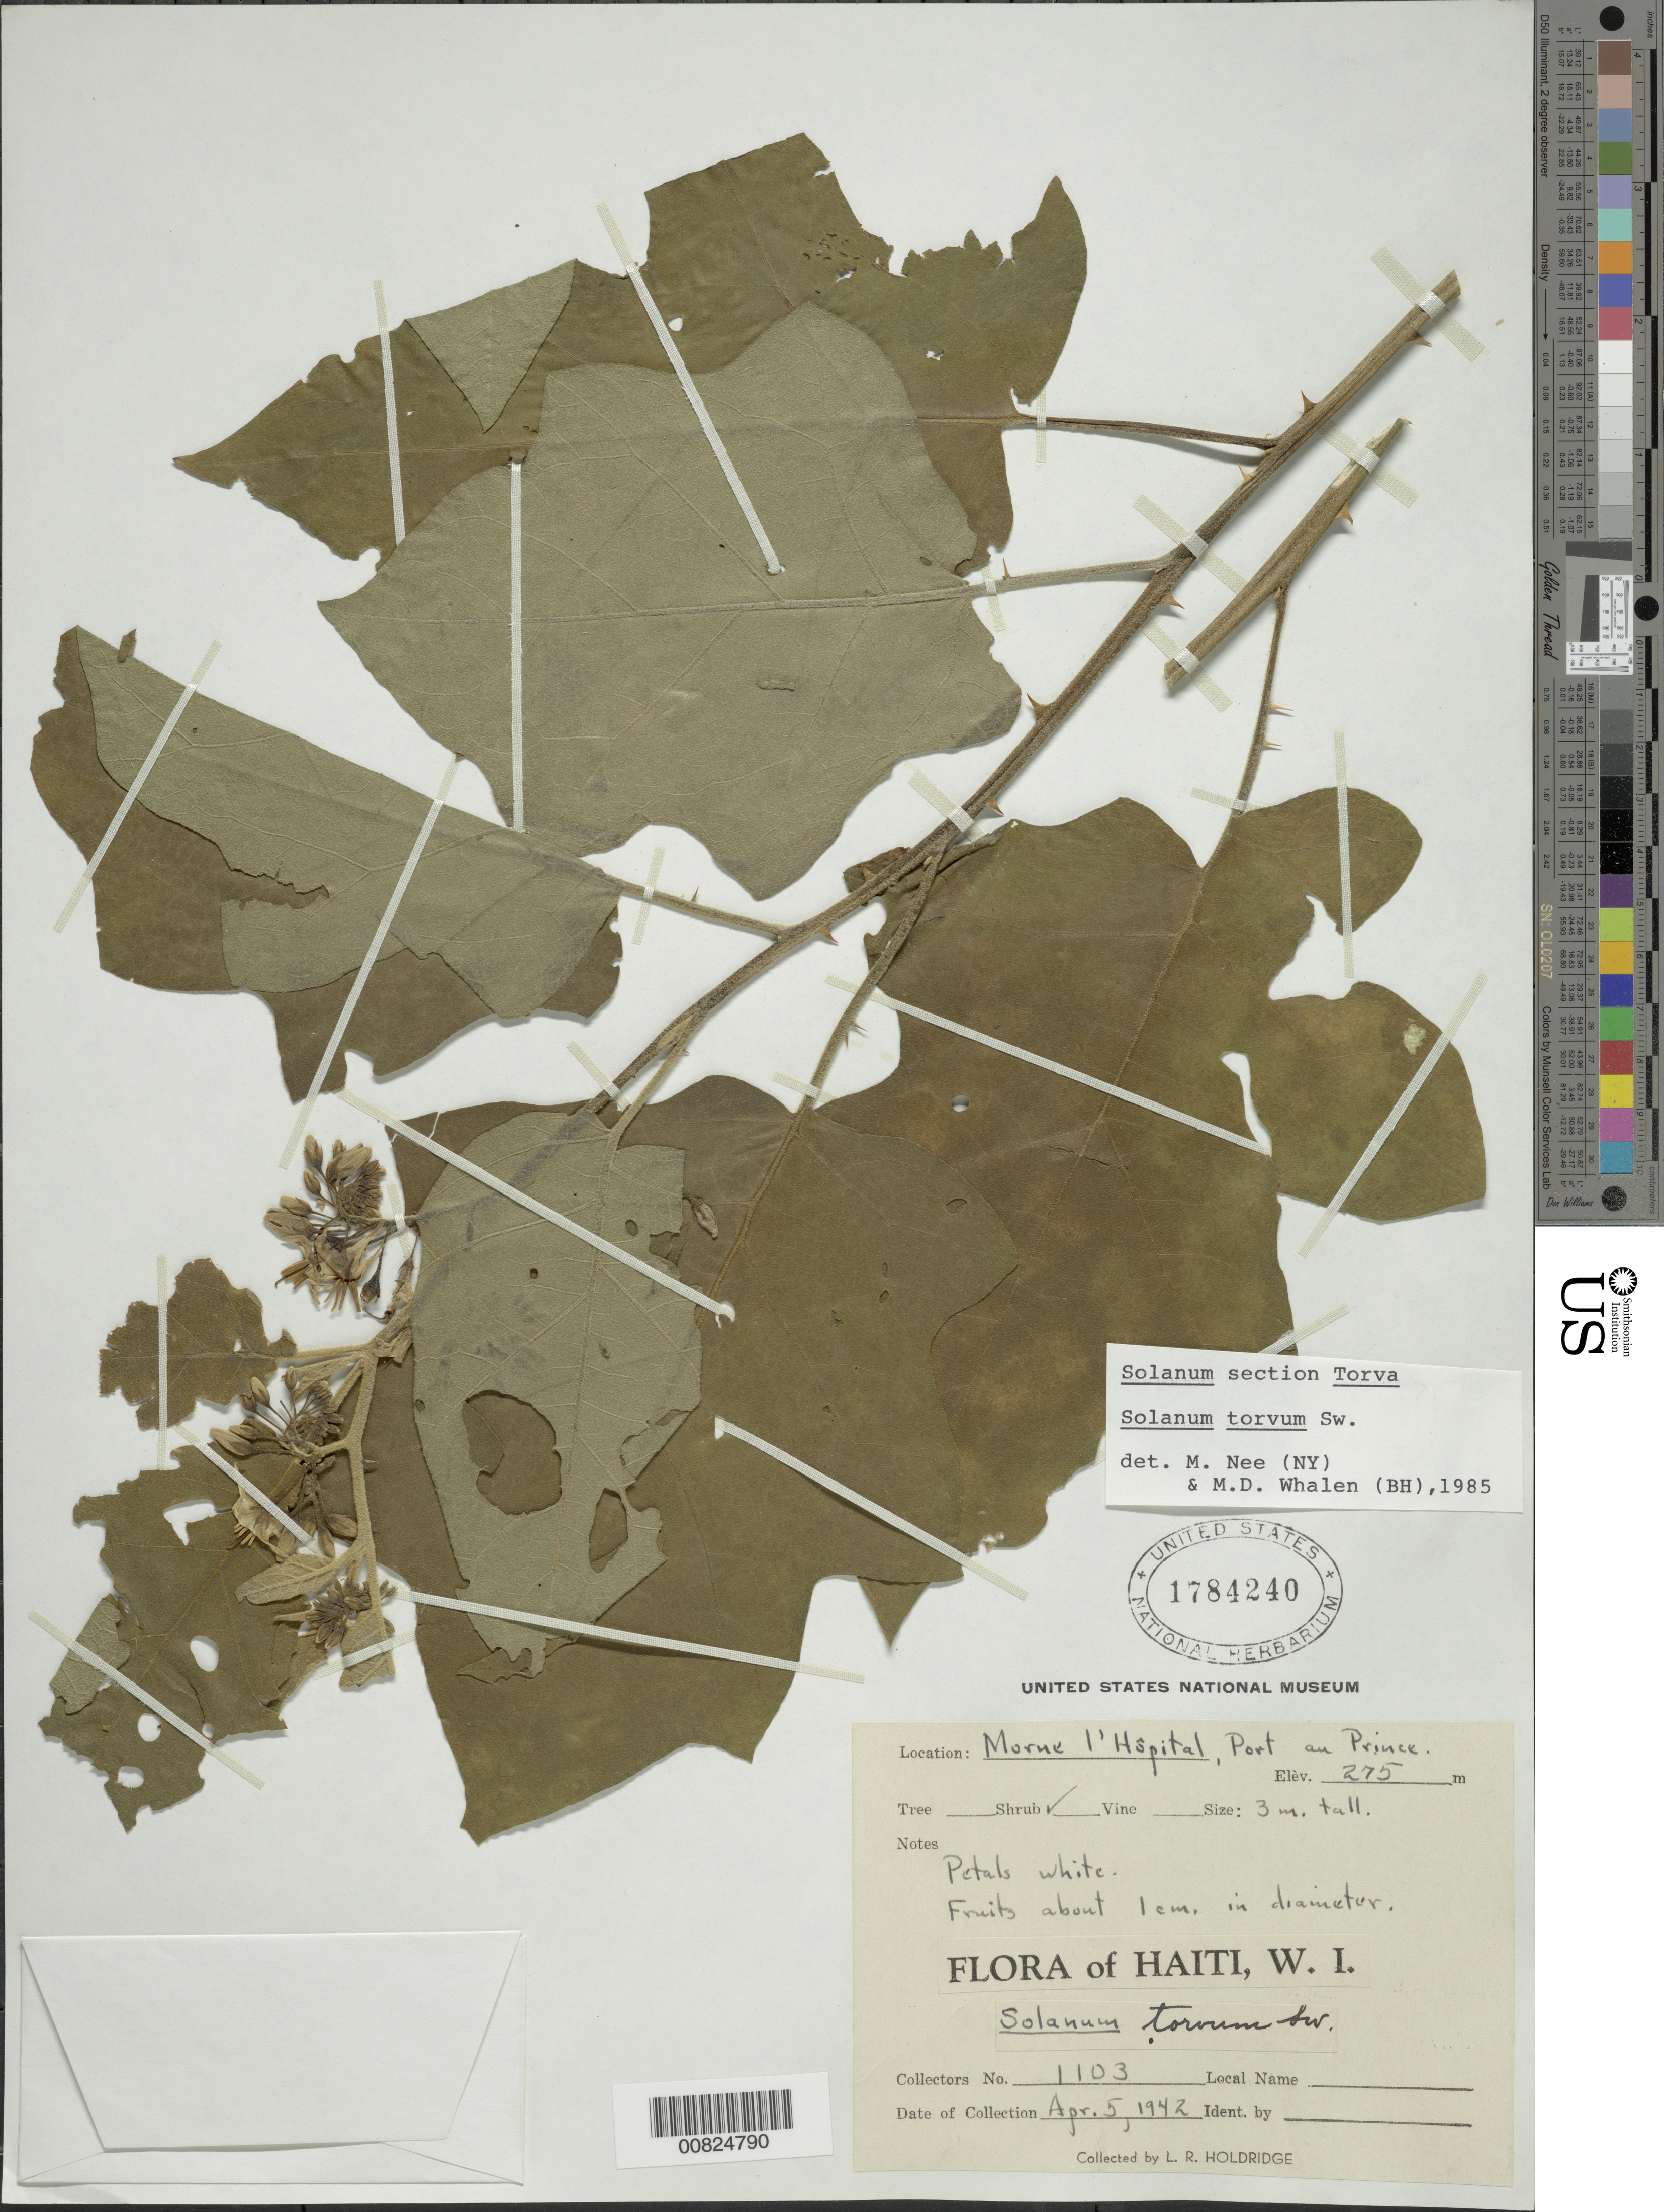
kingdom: Plantae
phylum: Tracheophyta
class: Magnoliopsida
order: Solanales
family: Solanaceae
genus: Solanum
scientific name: Solanum torvum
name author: Sw.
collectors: L. Holdridge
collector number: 1103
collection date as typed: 05 Apr 1942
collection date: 1942-04-05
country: Haiti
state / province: Ouest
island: Hispaniola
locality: Morne l'Hôpital, Port au Prince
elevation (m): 275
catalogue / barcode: US 1784240